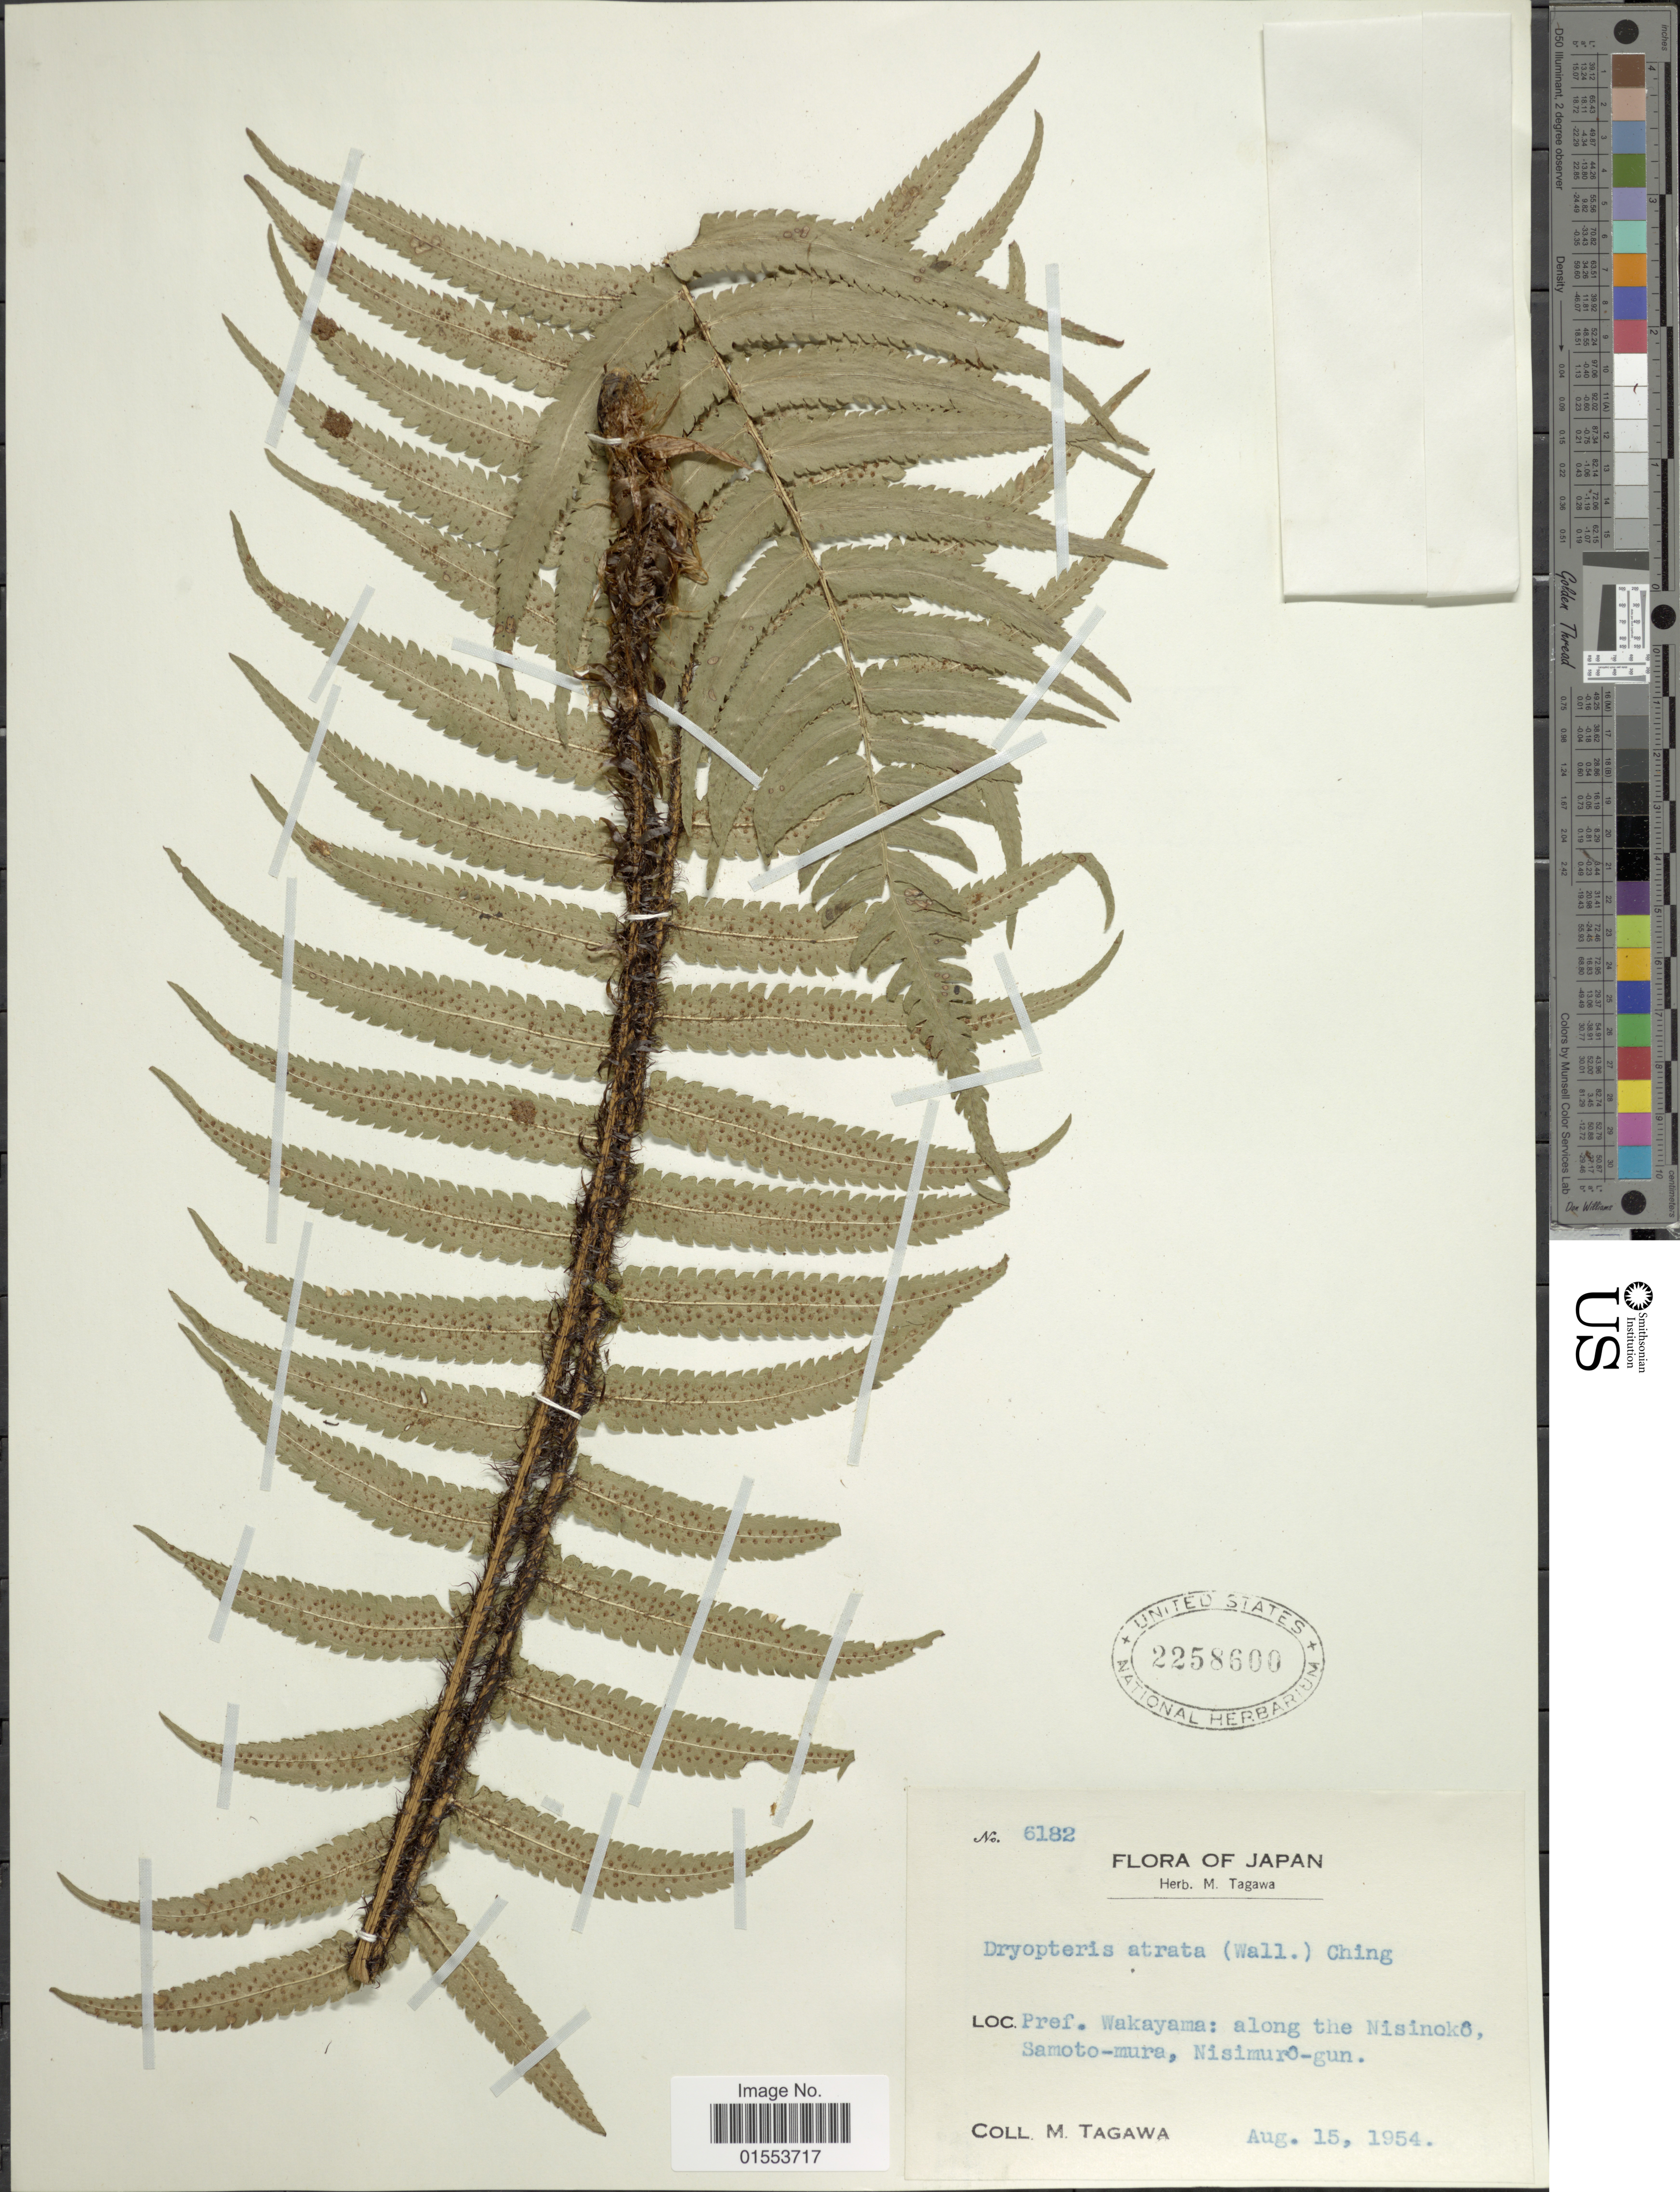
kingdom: Plantae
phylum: Tracheophyta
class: Polypodiopsida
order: Polypodiales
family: Dryopteridaceae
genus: Dryopteris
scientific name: Dryopteris atrata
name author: (Wall. ex Kunze) Ching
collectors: M. Tagawa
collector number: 6182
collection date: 1954-08-15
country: Japan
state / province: Wakayama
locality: Japan, Pref. Wakayama: along the Nisinoko Samoto-mura, Nisimuro-gun.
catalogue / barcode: US 2258600